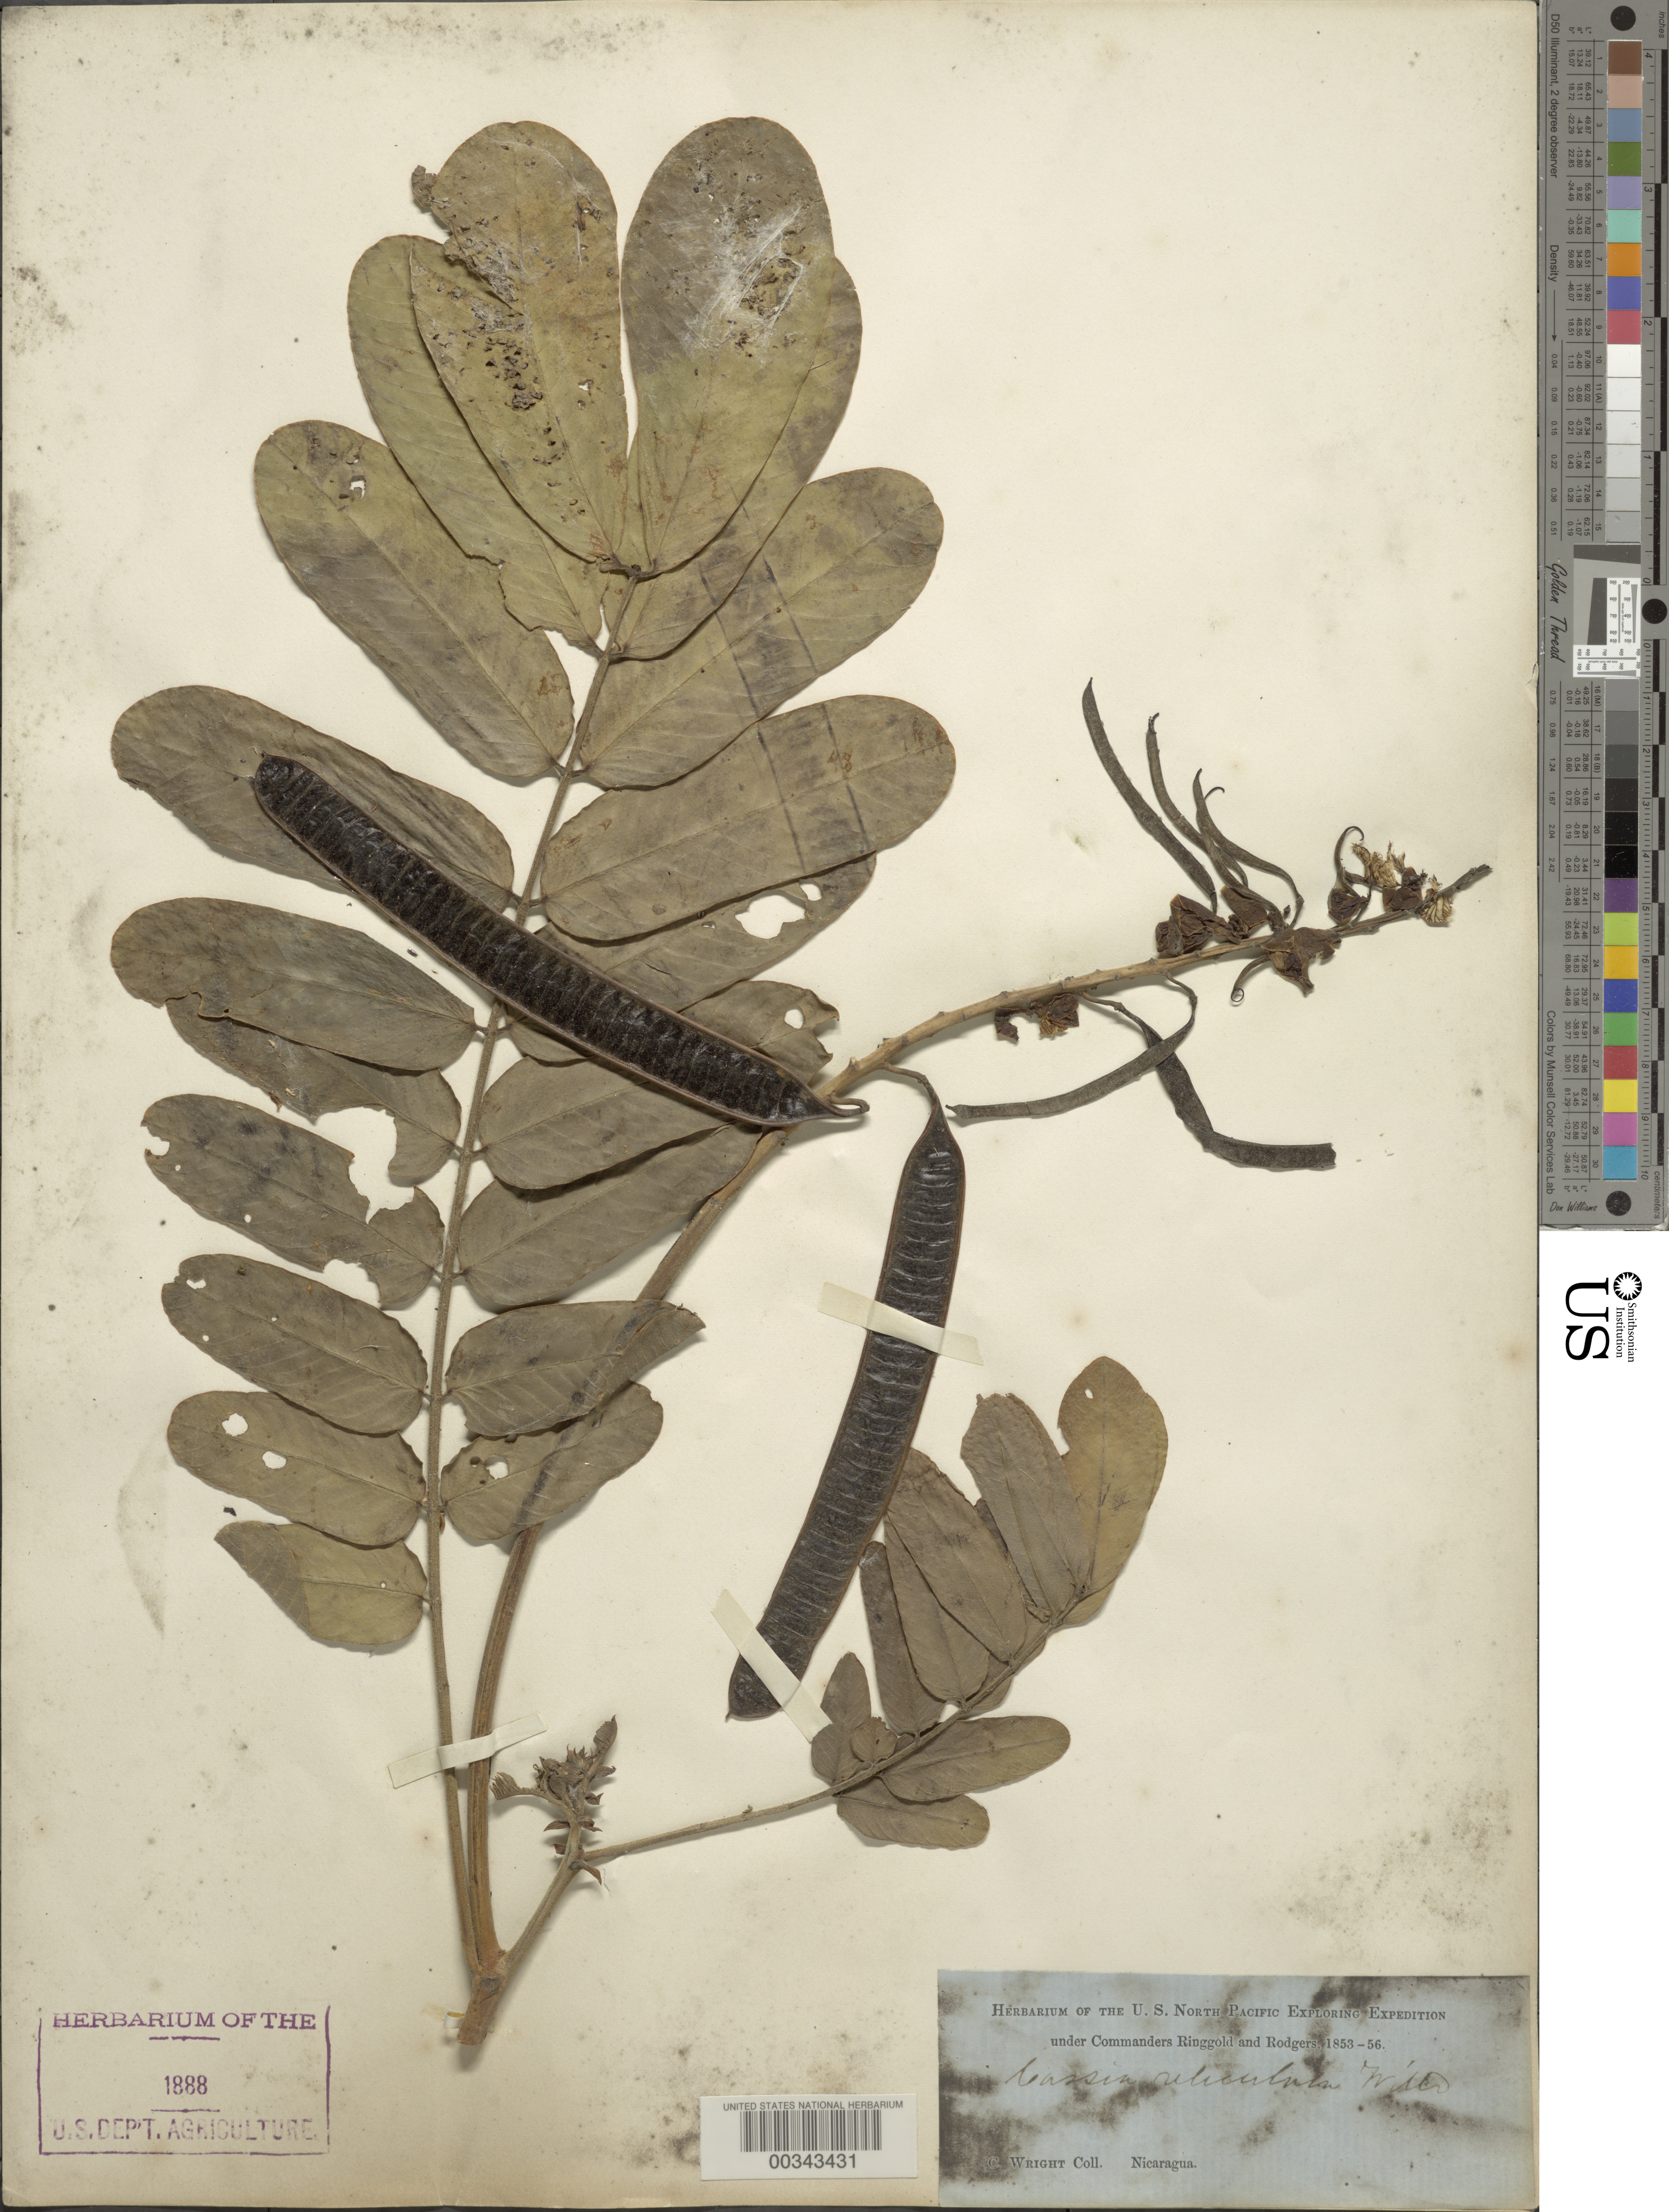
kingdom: Plantae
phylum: Tracheophyta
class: Magnoliopsida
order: Fabales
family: Fabaceae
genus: Senna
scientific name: Senna reticulata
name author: (Willd.) H.S. Irwin & Barneby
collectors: C. Wright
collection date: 1853/1856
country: Nicaragua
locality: Nicaragua.